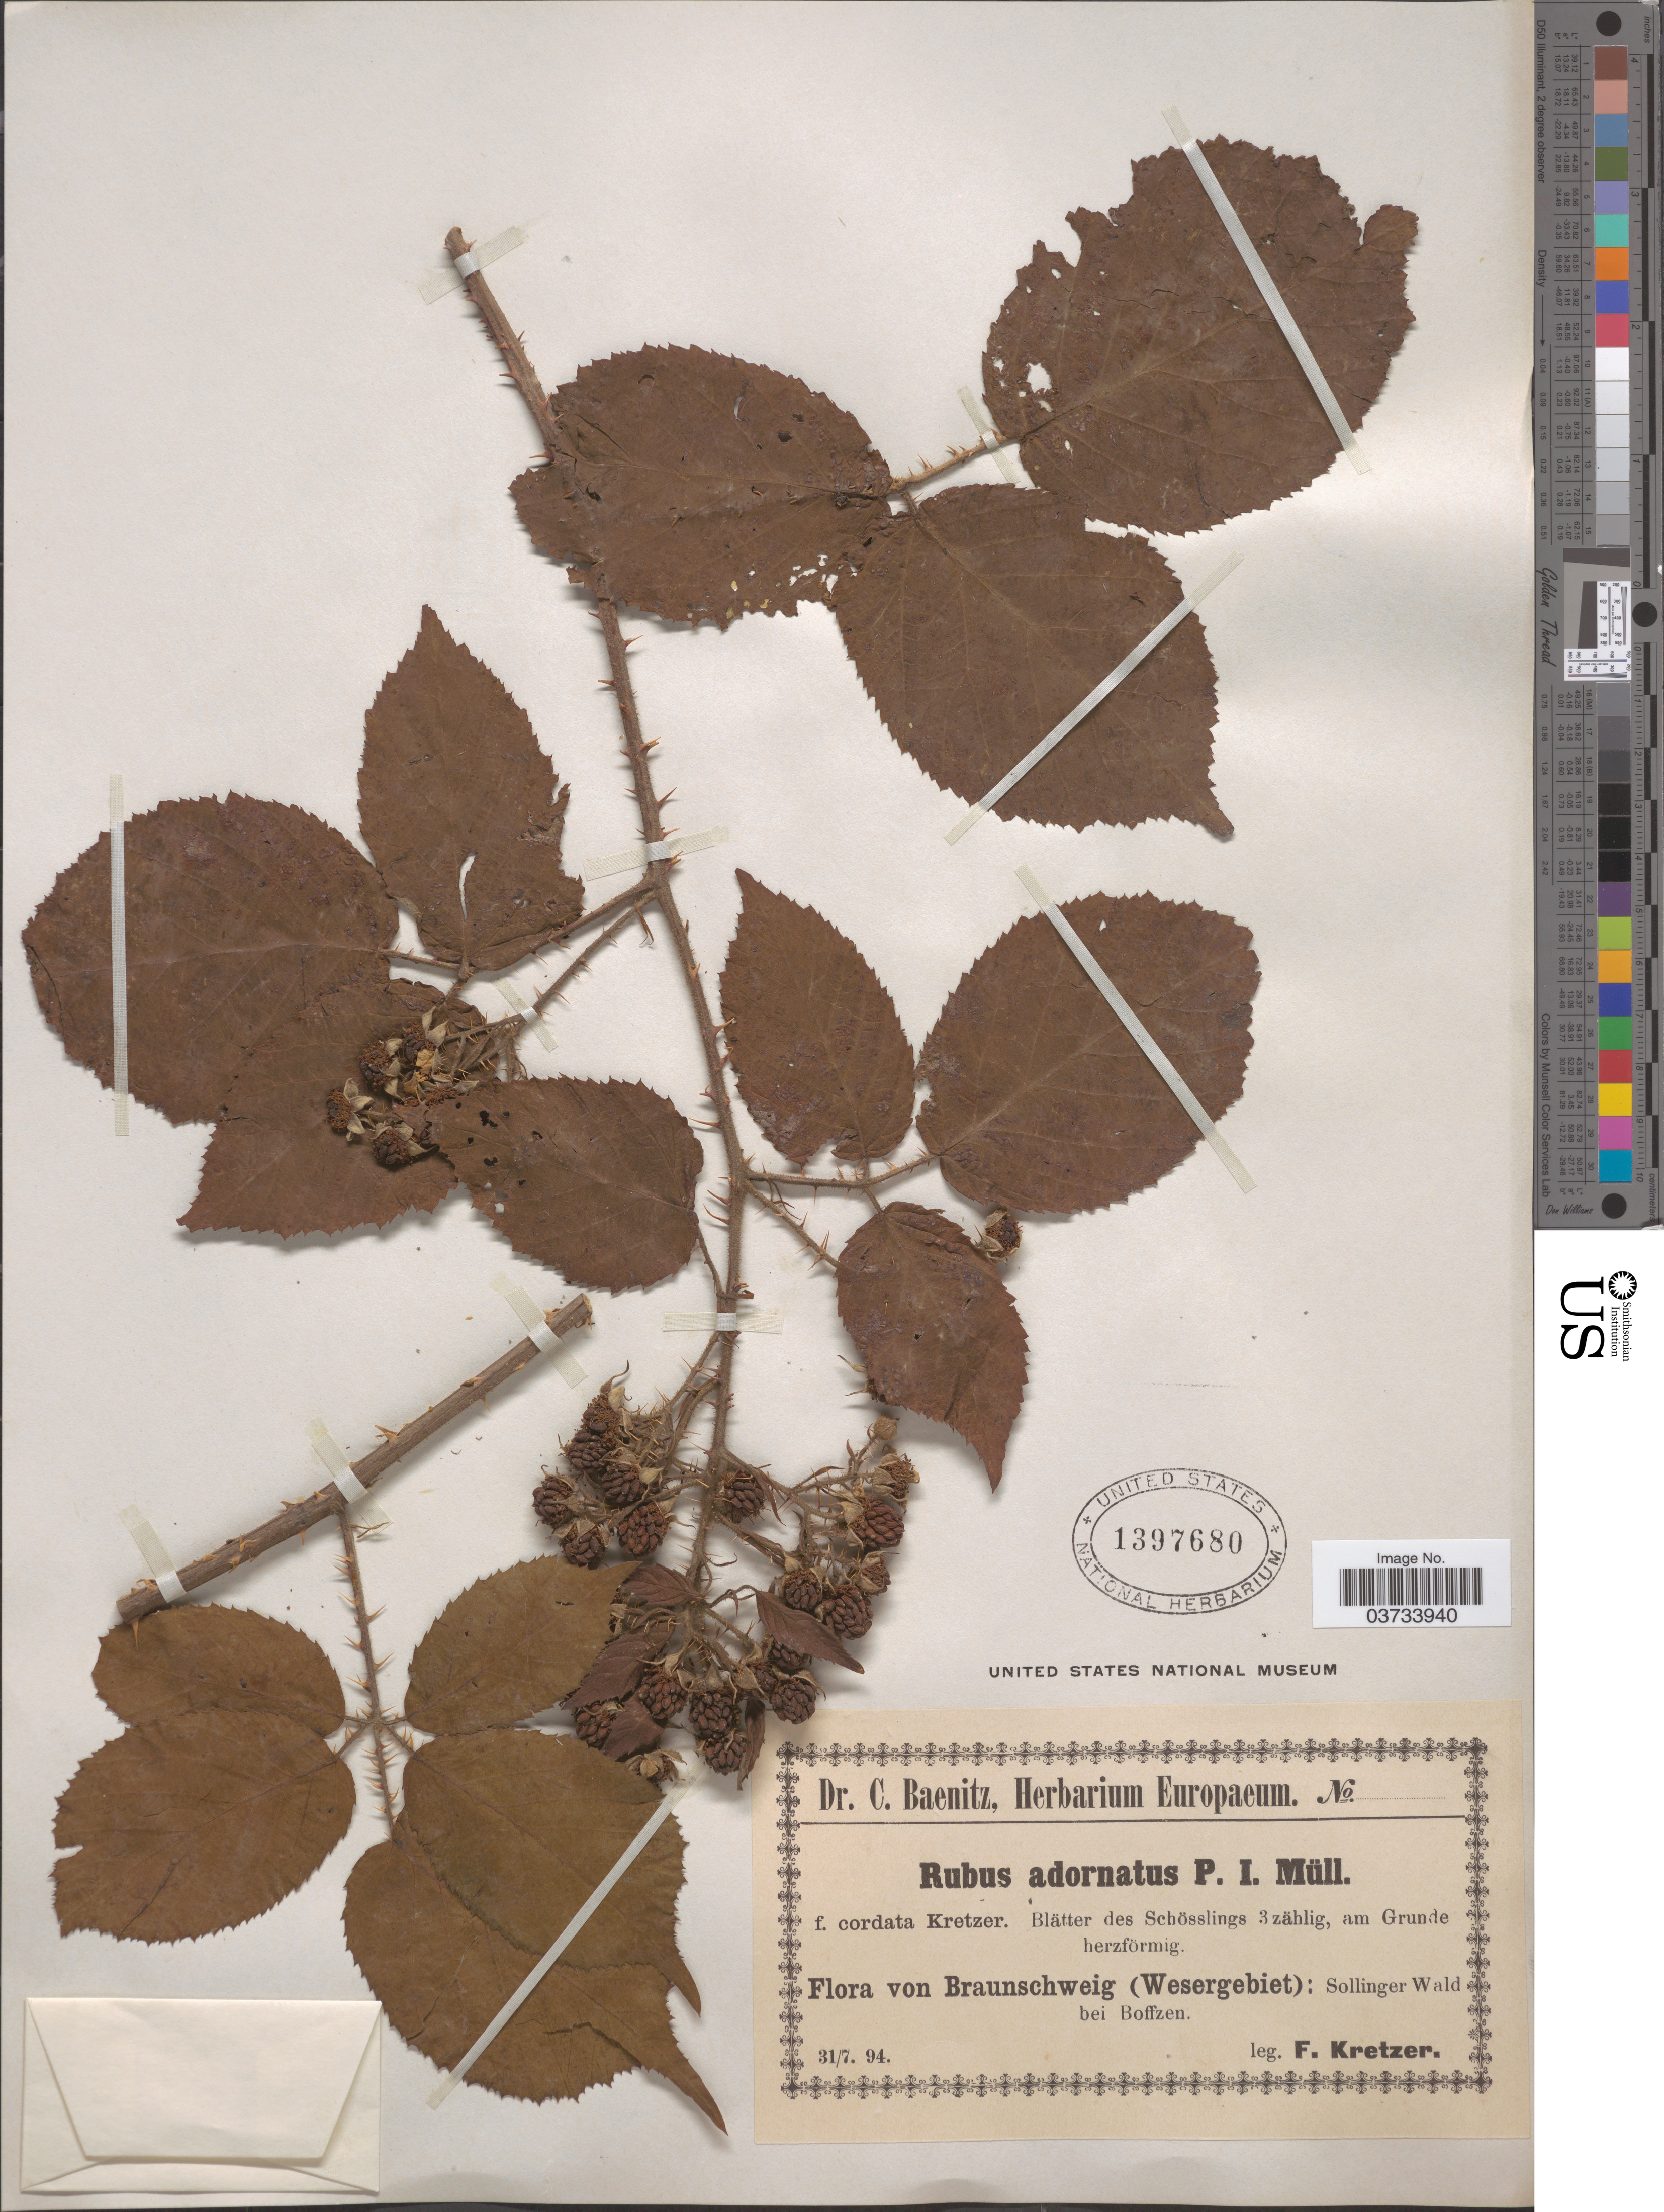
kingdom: Plantae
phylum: Tracheophyta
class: Magnoliopsida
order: Rosales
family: Rosaceae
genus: Rubus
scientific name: Rubus adornatus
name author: P.J. Müll. ex F. Wirtg.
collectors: F. Kretzer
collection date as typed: Transcribed d/m/y: 31/7/94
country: Germany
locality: Braunschweig (Wesergebiet): Sollinger Wald bei Boffzen.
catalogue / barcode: US 1397680